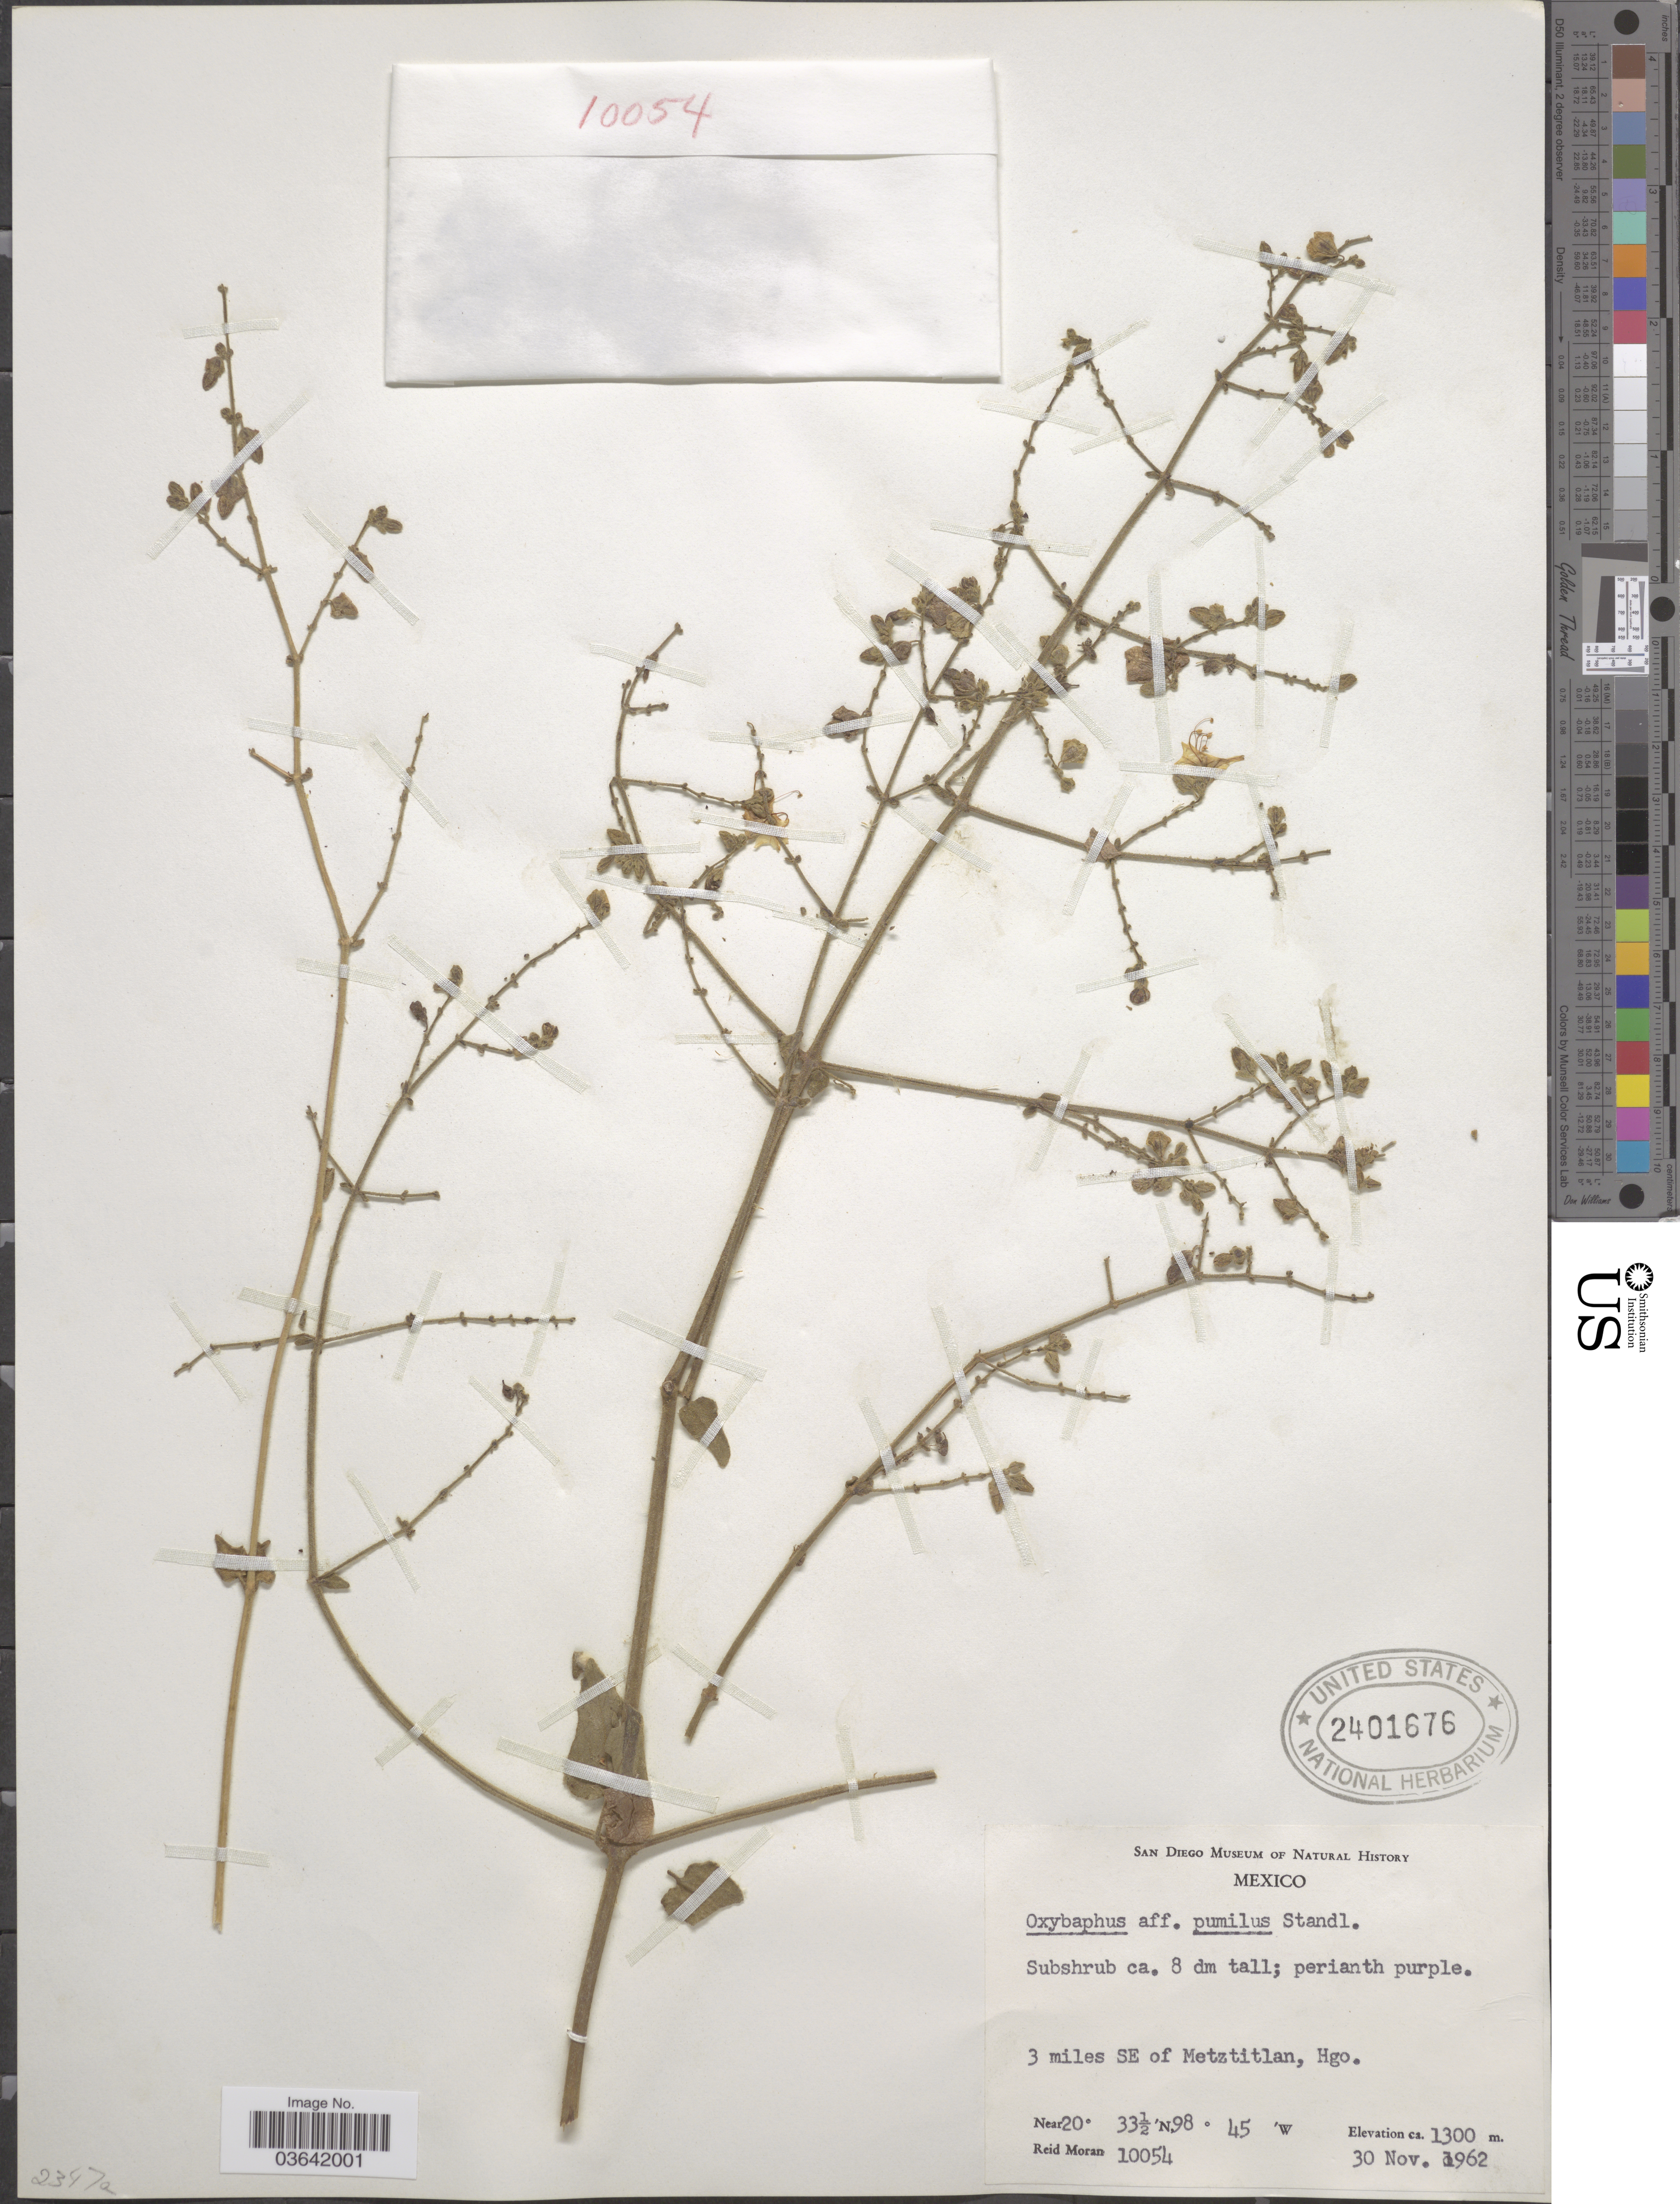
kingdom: Plantae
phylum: Tracheophyta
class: Magnoliopsida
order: Caryophyllales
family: Nyctaginaceae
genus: Mirabilis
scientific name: Mirabilis nyctaginea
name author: (Michx.) MacMill.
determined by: Dice, J. C.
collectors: R. Moran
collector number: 10054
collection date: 1962-11-30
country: Mexico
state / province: Hidalgo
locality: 3 miles SE of Metztitlan.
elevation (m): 1300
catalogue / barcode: US 2401676